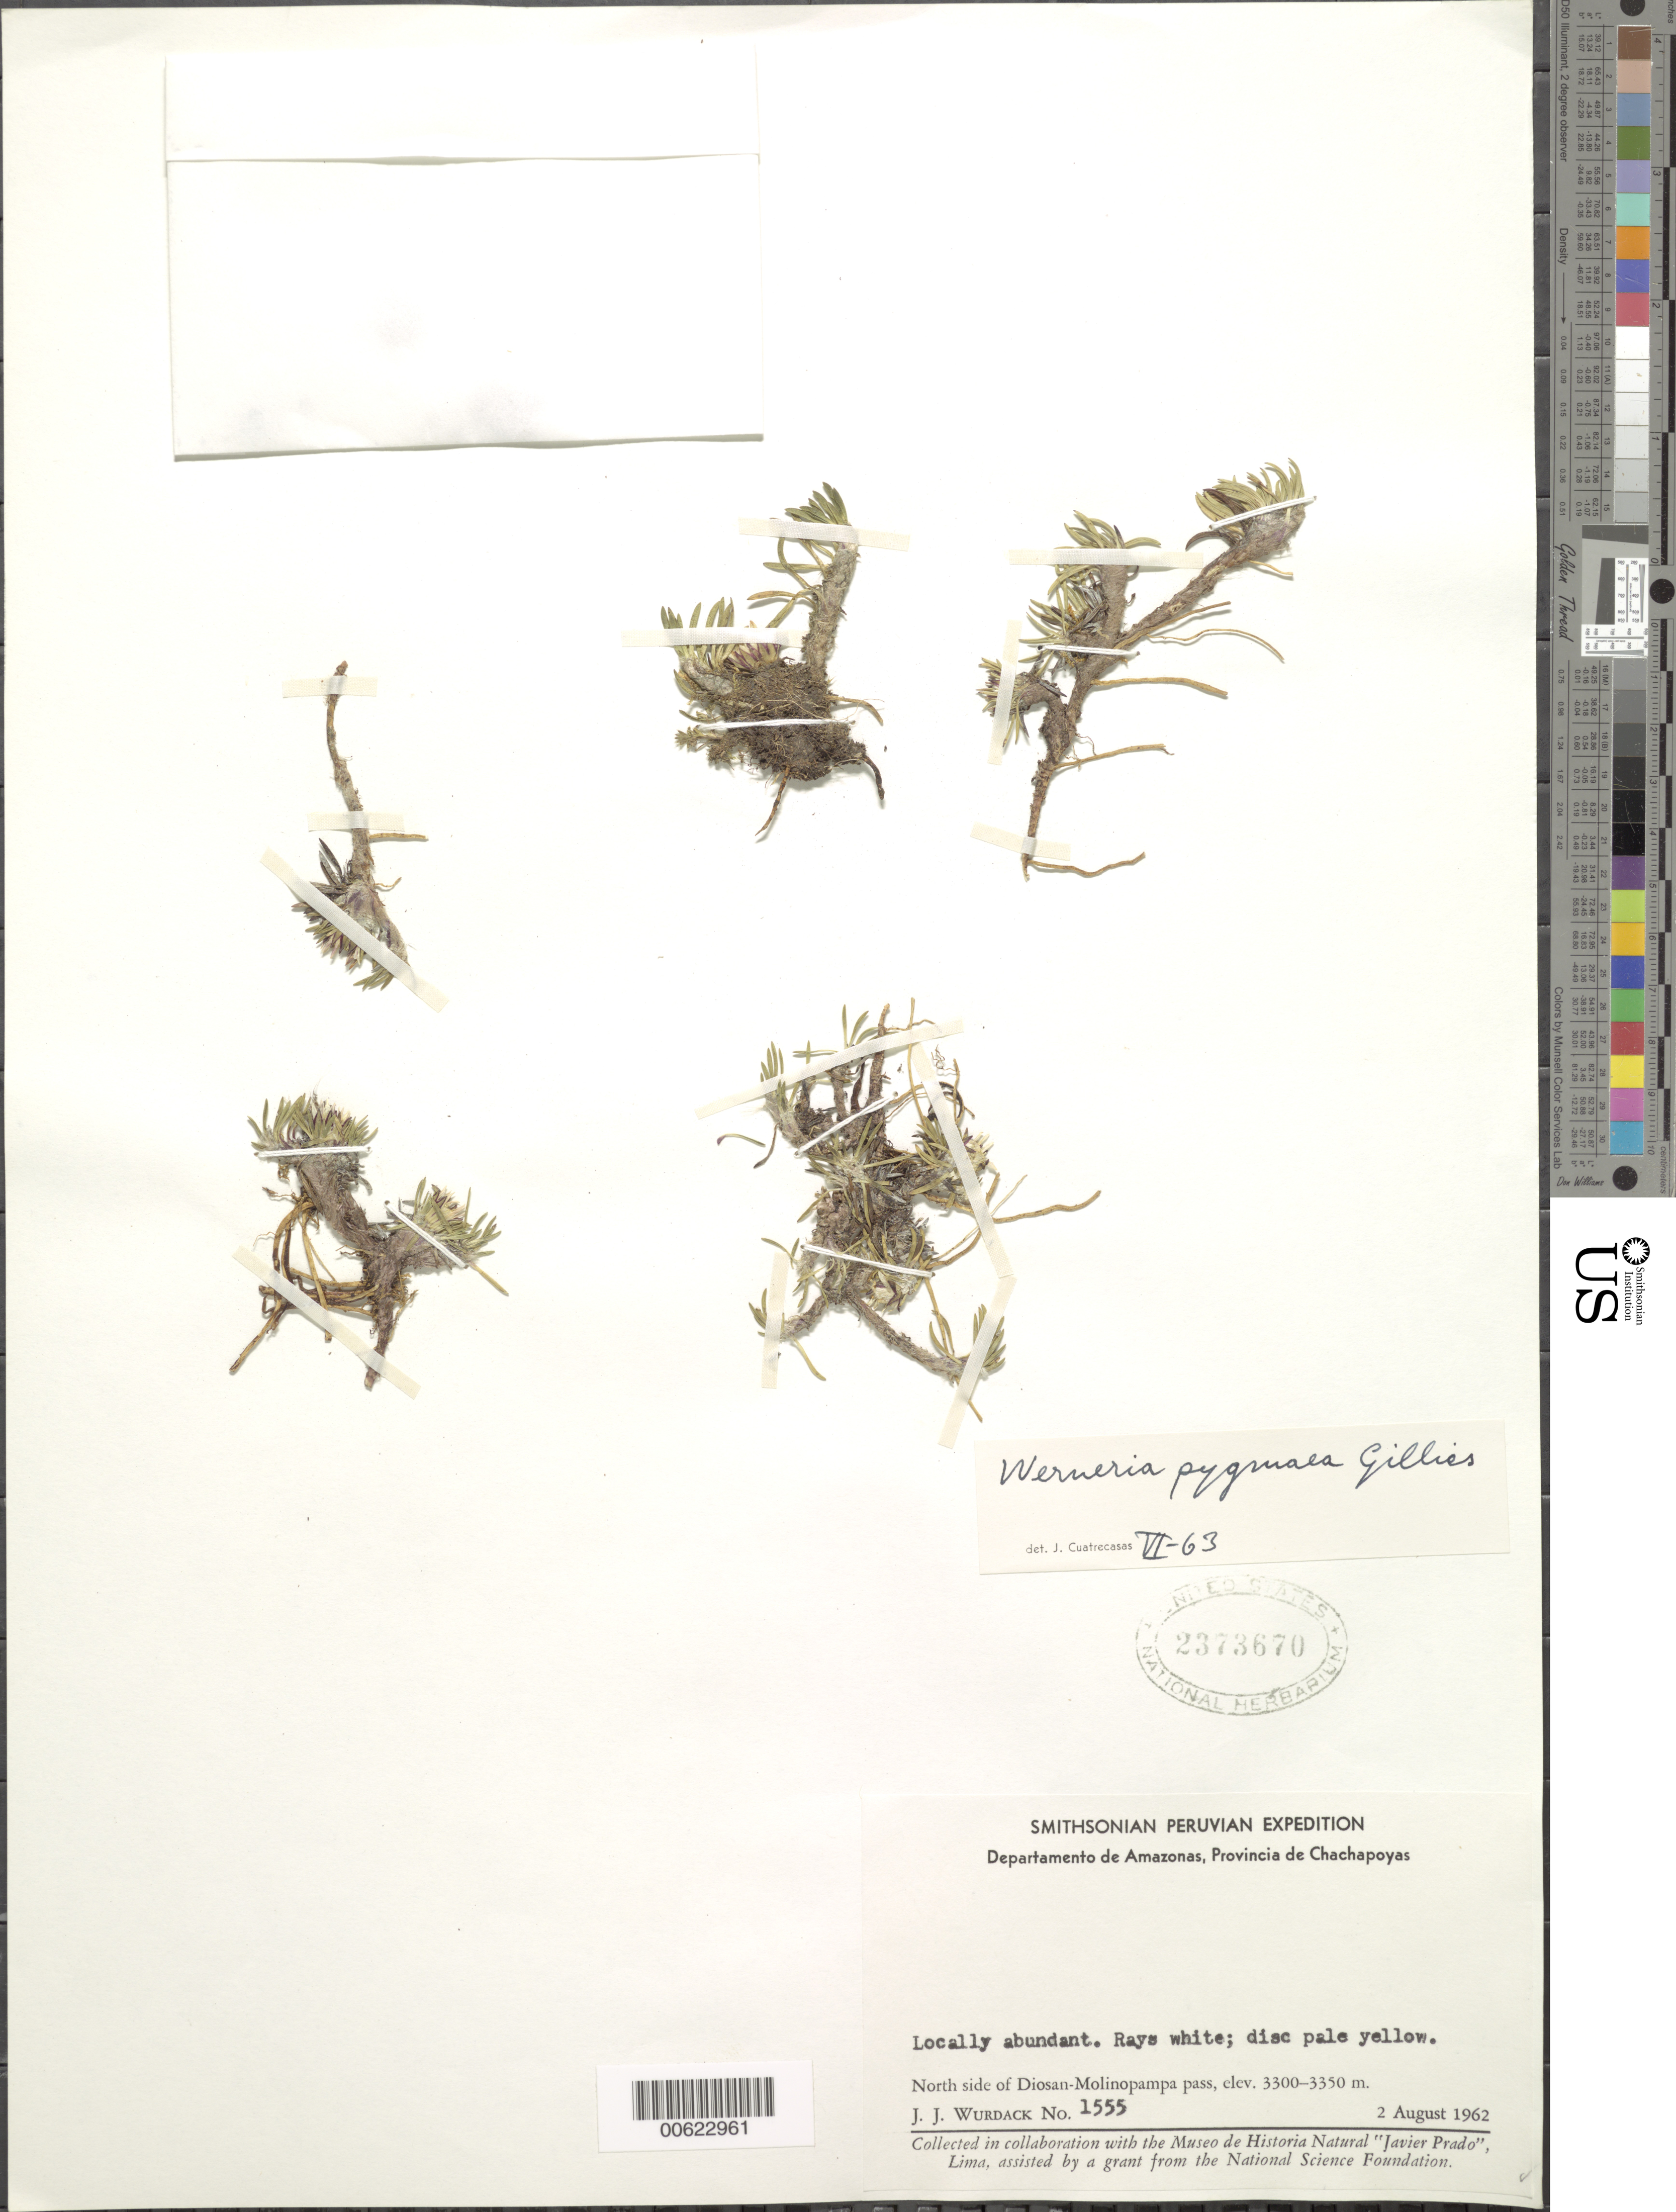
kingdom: Plantae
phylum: Tracheophyta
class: Magnoliopsida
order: Asterales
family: Asteraceae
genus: Werneria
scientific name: Werneria pygmaea complex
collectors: J. J. Wurdack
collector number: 1555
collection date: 1962-08-02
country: Peru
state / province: Amazonas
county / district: Chachapoyas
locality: Diosan-Molino, N side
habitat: Pampas grass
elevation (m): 3300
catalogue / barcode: US 2373670